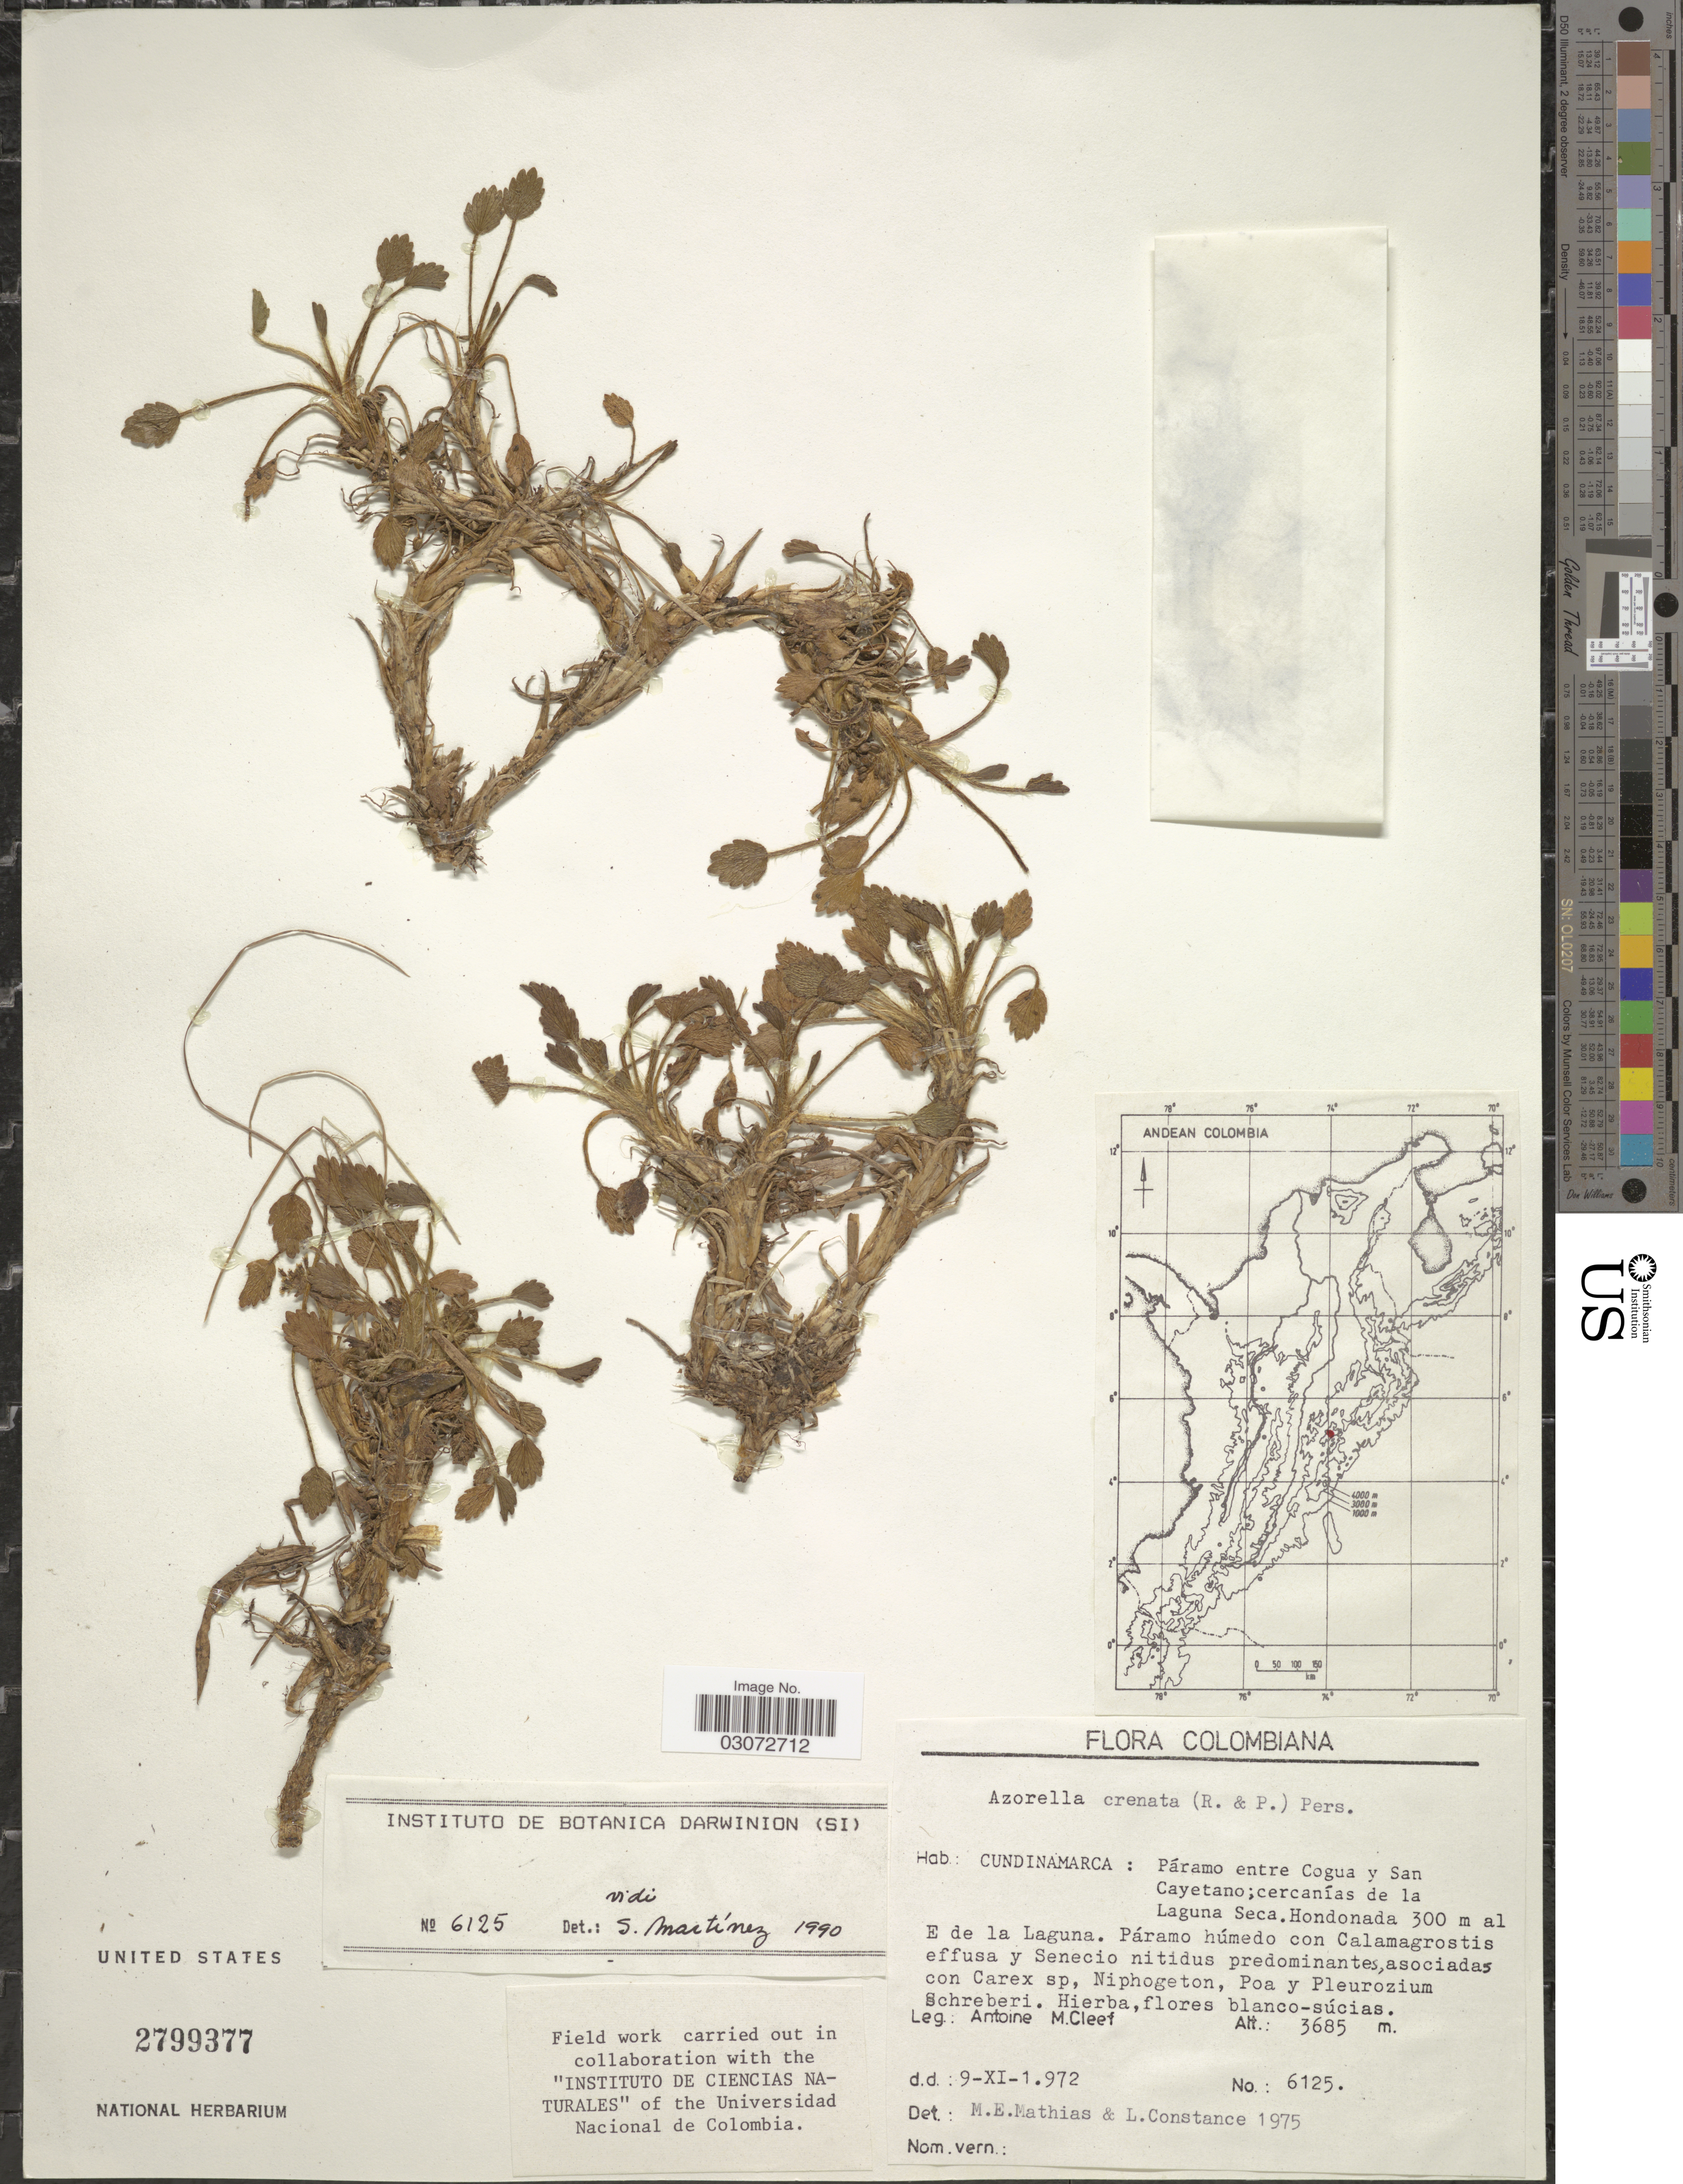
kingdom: Plantae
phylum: Tracheophyta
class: Magnoliopsida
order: Apiales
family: Apiaceae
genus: Azorella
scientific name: Azorella crenata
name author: (Ruiz & Pav.) Pers.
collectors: A. M. Cleef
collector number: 6125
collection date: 1972-11-09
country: Colombia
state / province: Cundinamarca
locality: Páramo entre Cogua y San Cayetano; cercanías de la Laguna Seca. Hondonada 300 m al E de la Laguna.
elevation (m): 3685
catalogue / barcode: US 2799377